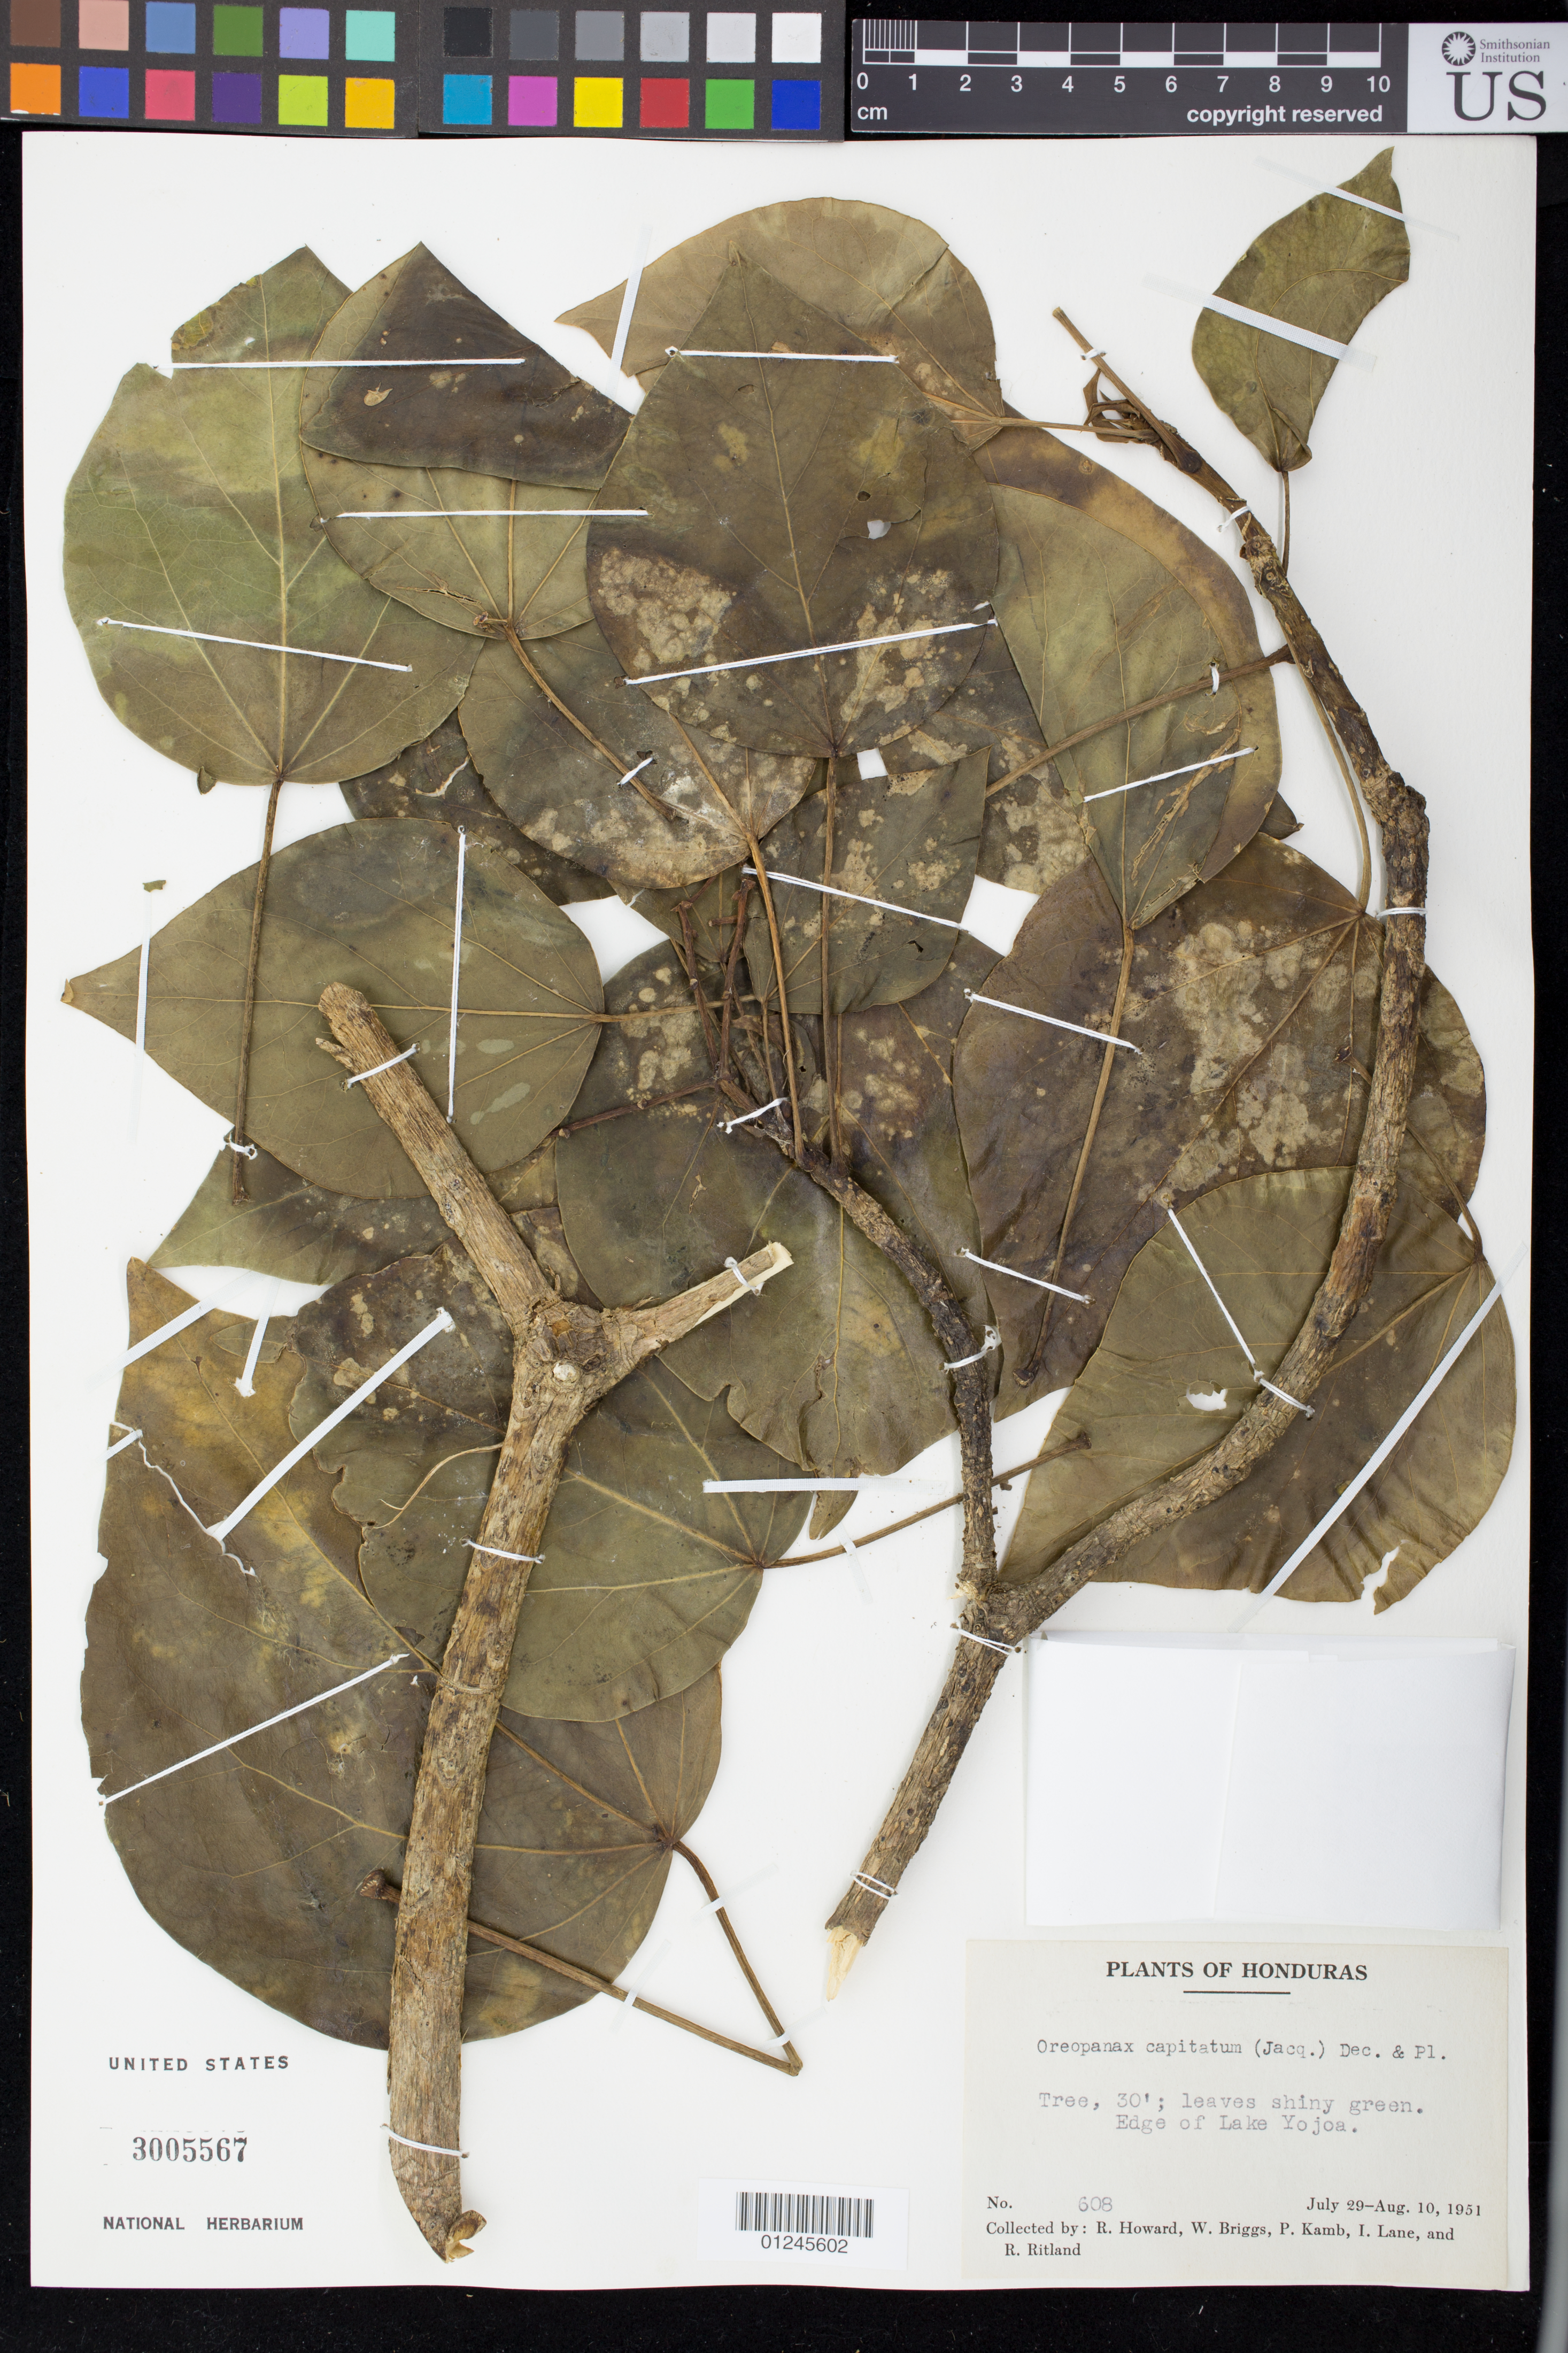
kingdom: Plantae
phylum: Tracheophyta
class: Magnoliopsida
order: Apiales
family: Araliaceae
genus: Oreopanax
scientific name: Oreopanax capitatus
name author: (Jacq.) Decne. & Planch.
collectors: R. Howard, W. Briggs, P. Kamb & I. Lane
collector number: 608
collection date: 1951-07-29/1951-08-10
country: Honduras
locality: Edge of Lake Yojoa.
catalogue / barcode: US 3005567